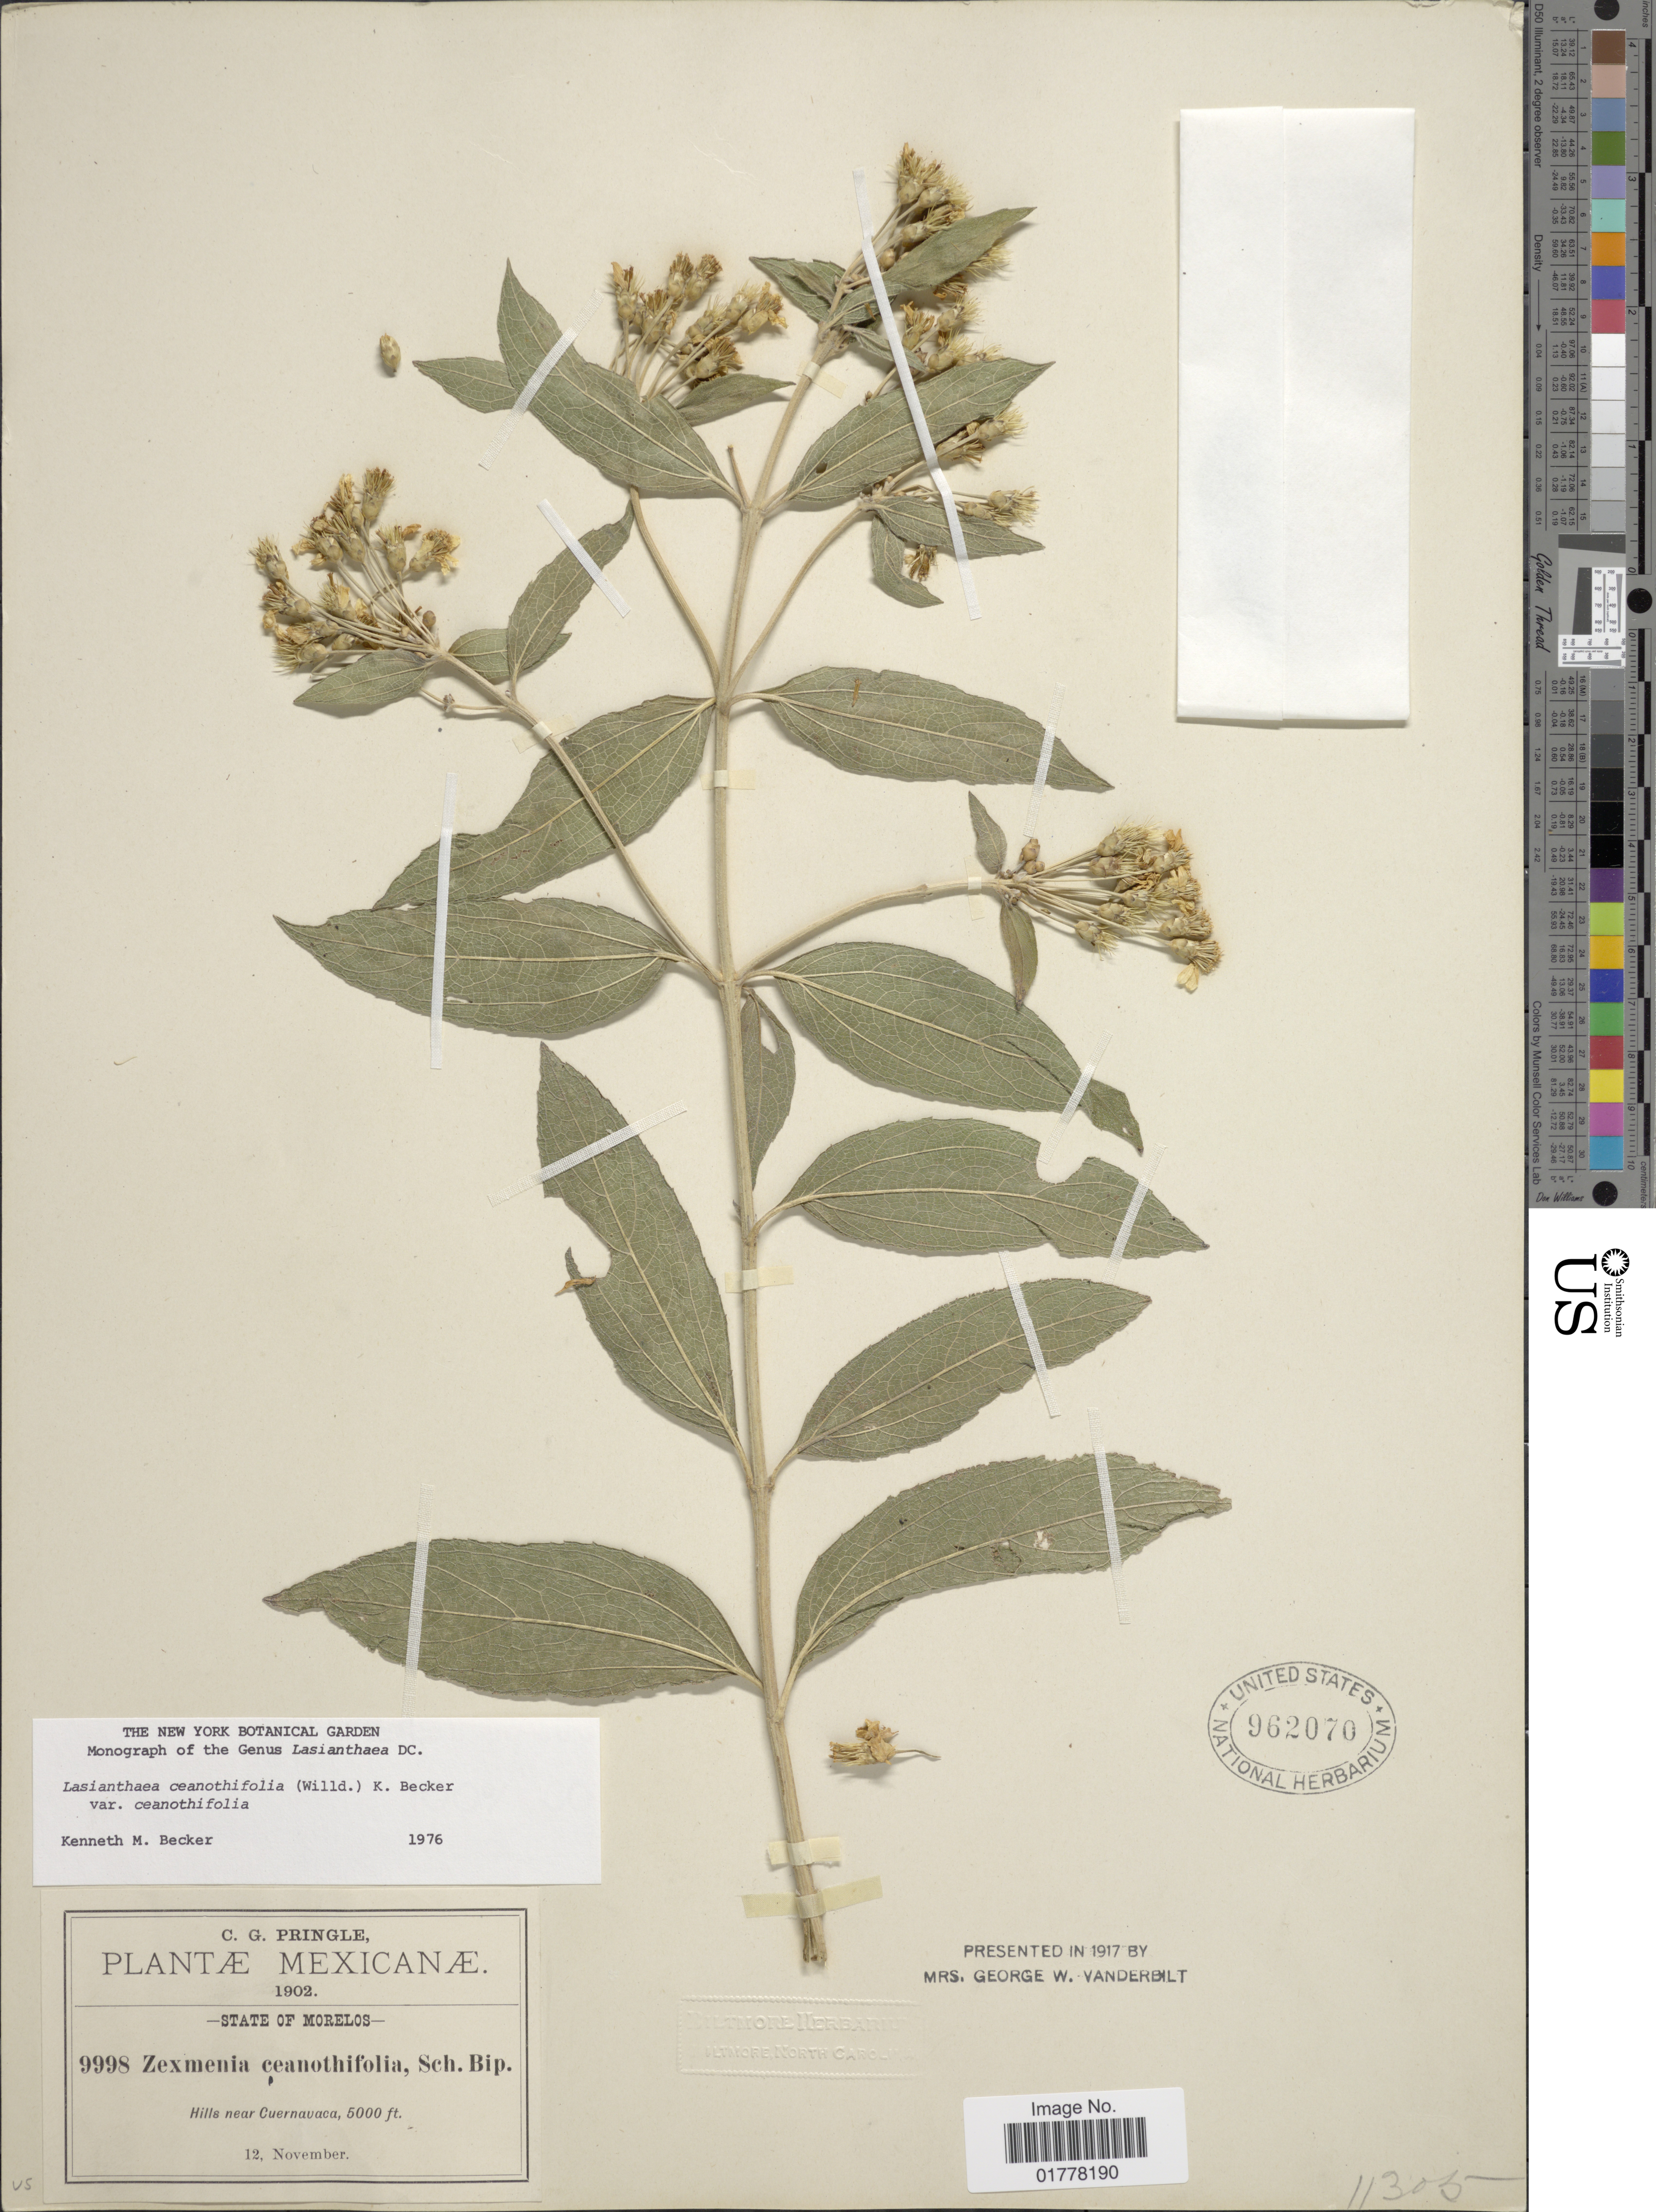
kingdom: Plantae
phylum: Tracheophyta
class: Magnoliopsida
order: Asterales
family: Asteraceae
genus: Lasianthaea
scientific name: Lasianthaea ceanothifolia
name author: (Willd.) K.M. Becker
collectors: C. G. Pringle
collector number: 9998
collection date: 1902-11-12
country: Mexico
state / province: Morelos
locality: State of Morelos. Hills near Cuernavaca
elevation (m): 1524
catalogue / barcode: US 962070